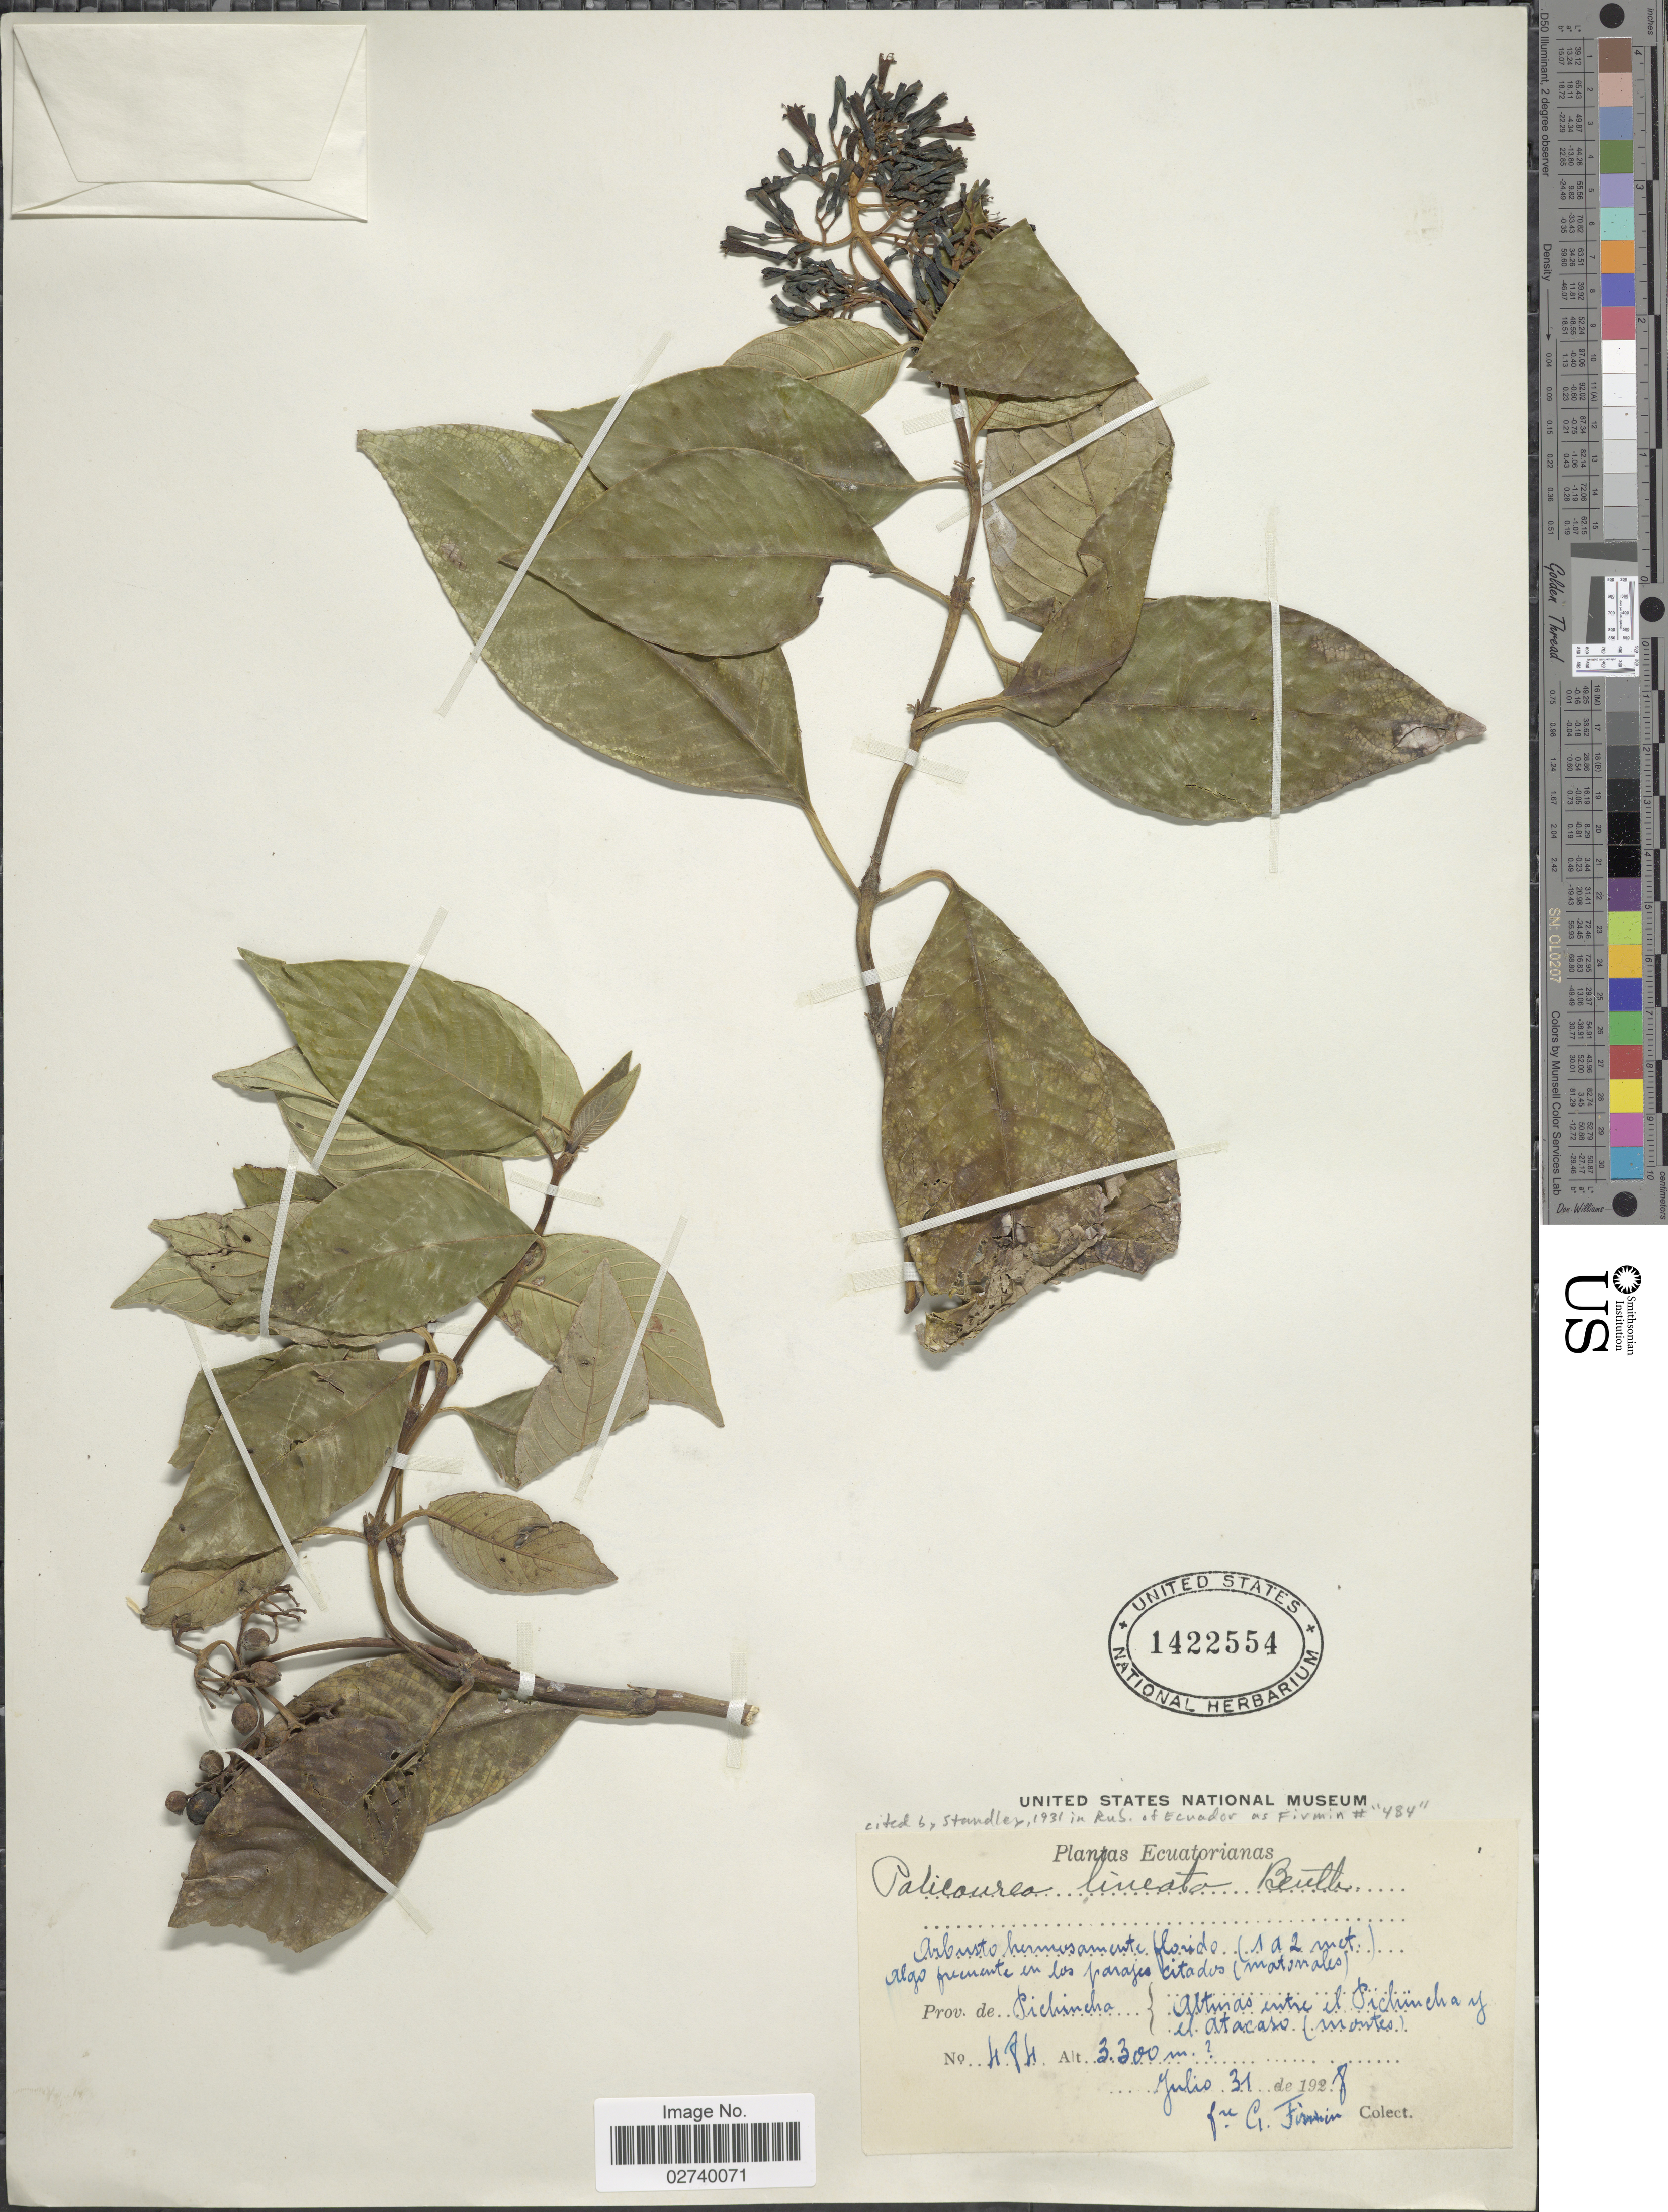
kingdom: Plantae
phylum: Tracheophyta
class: Magnoliopsida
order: Gentianales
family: Rubiaceae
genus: Palicourea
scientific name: Palicourea lineata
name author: Benth.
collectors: F. Firmin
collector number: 484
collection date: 1928-07-31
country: Ecuador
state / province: Pichincha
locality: Alturas entre el Pichincha y el Atacazo (montes)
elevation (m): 3300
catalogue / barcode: US 1422554